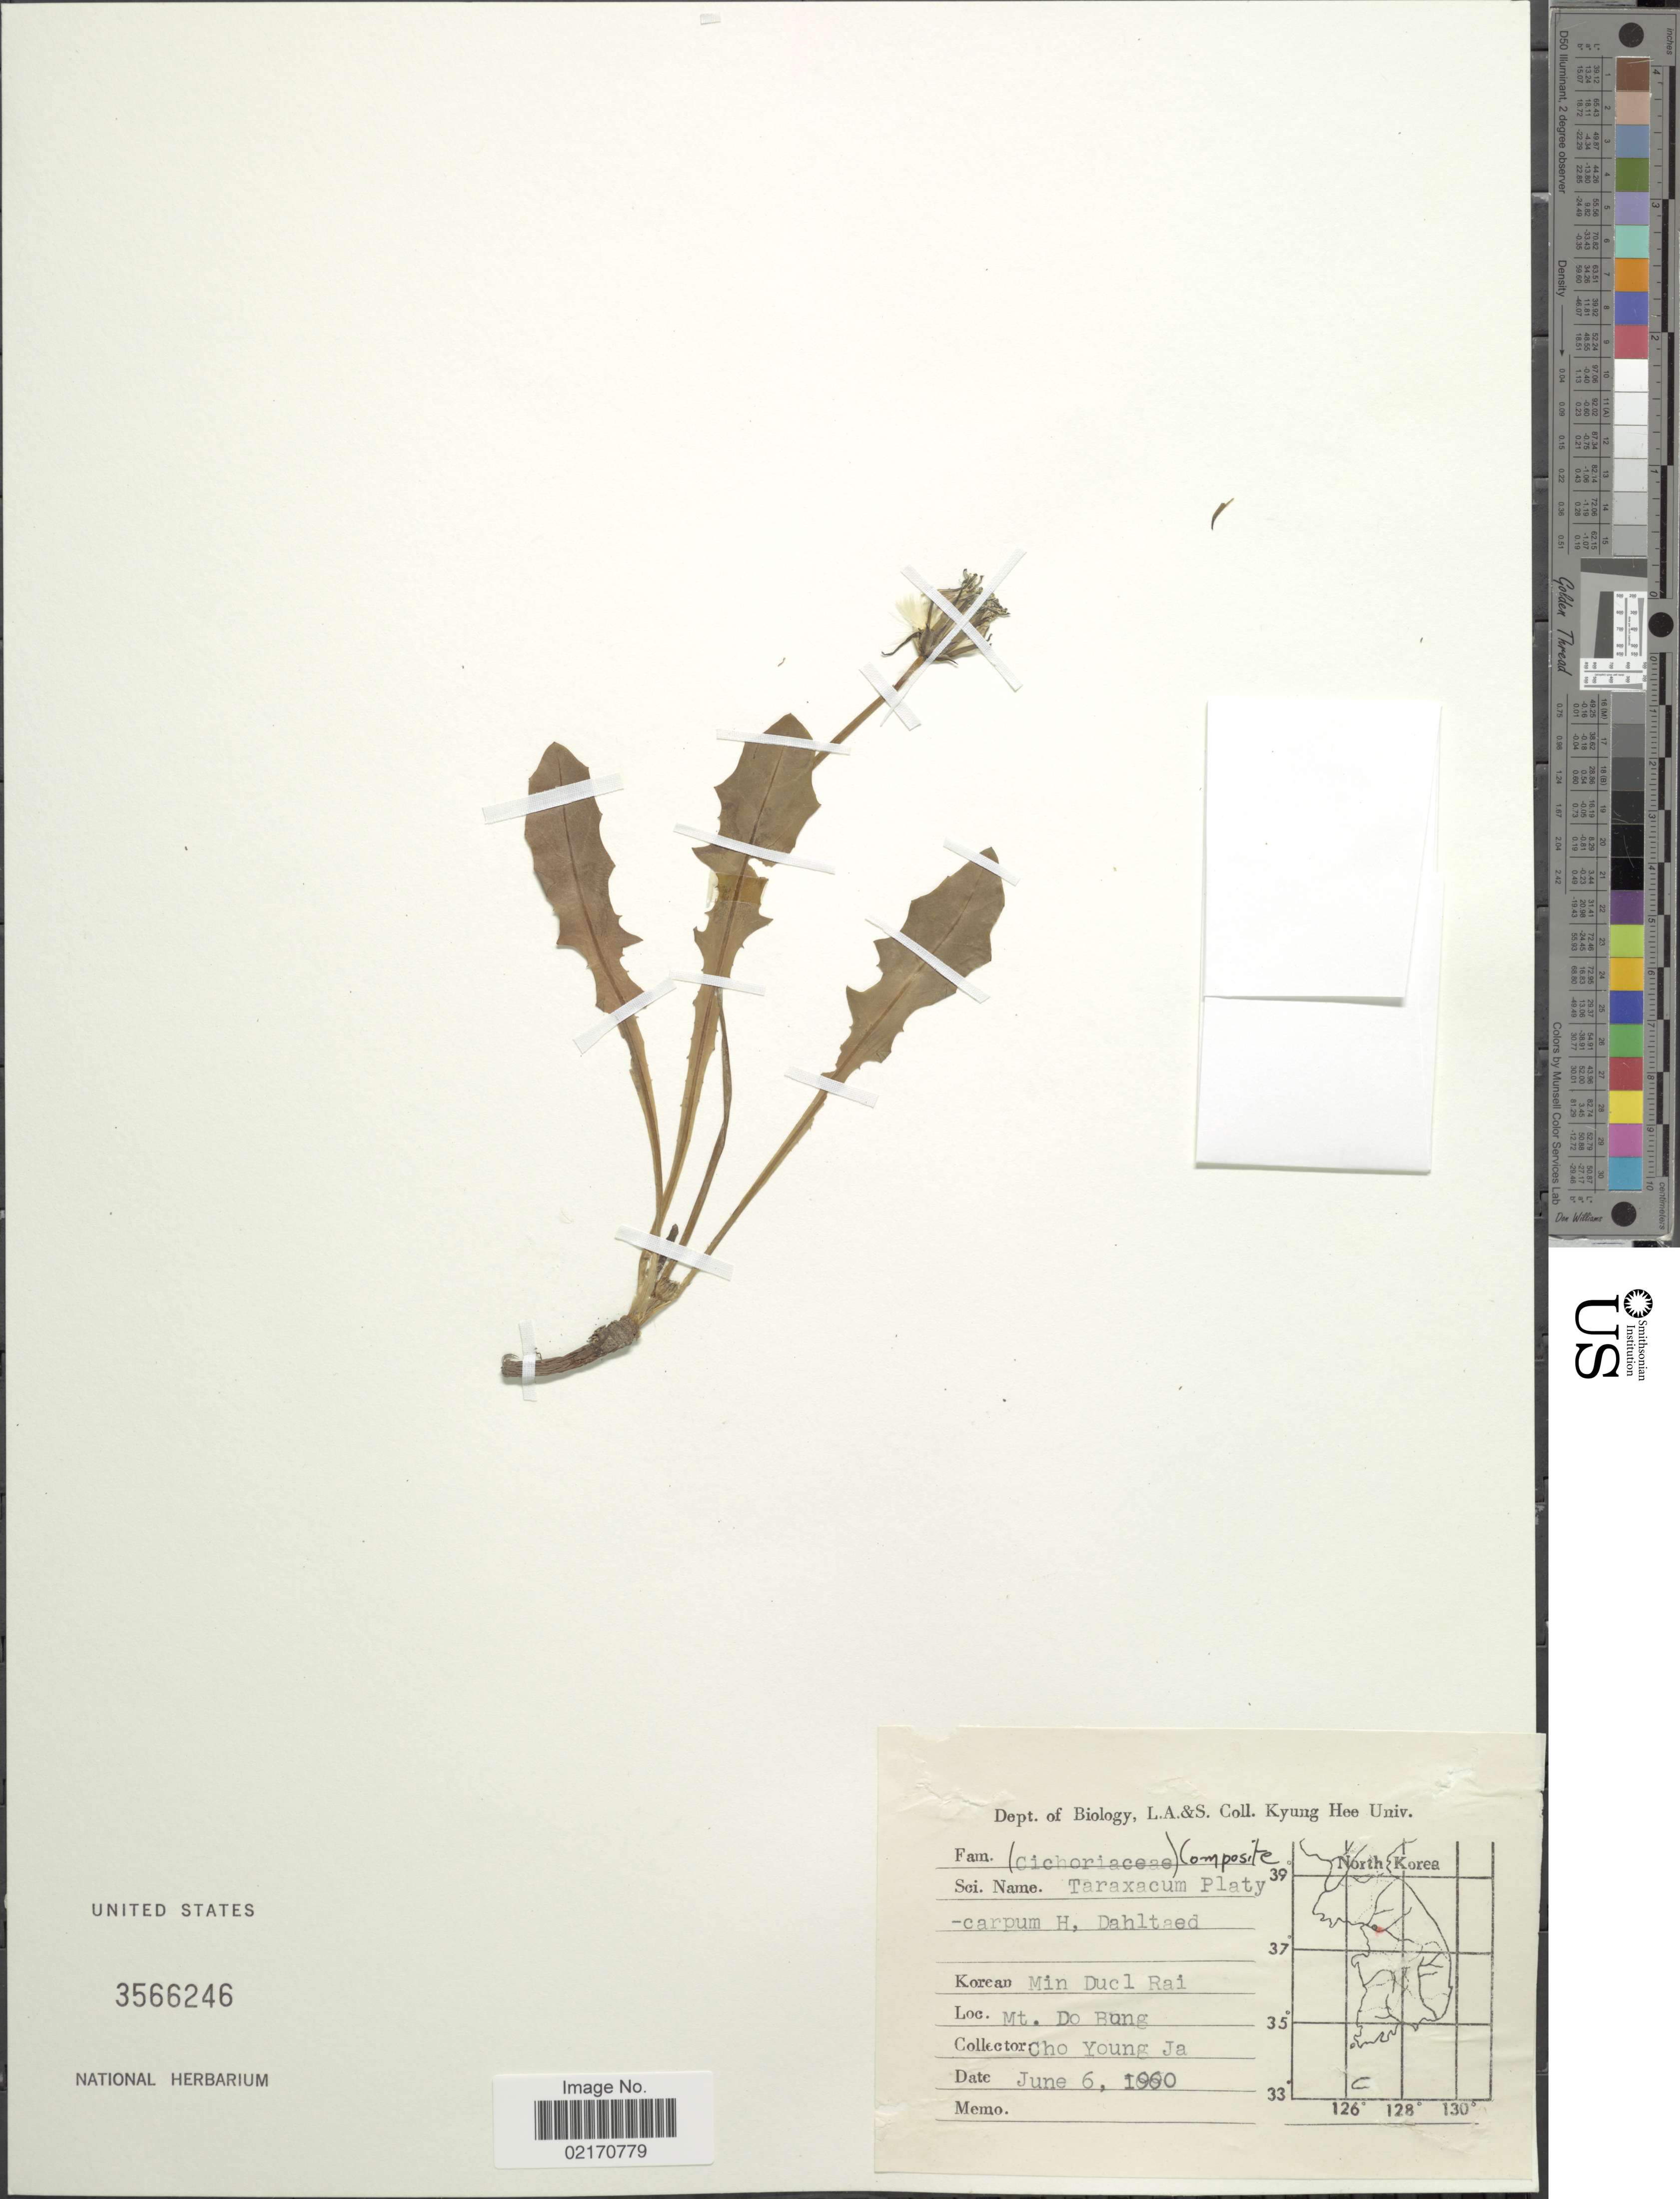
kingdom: Plantae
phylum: Tracheophyta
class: Magnoliopsida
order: Asterales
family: Asteraceae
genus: Taraxacum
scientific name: Taraxacum platycarpum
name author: Dahlst.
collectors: C. Ja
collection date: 1900-06-06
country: South Korea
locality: Mt. Do Bong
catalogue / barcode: US 3566246